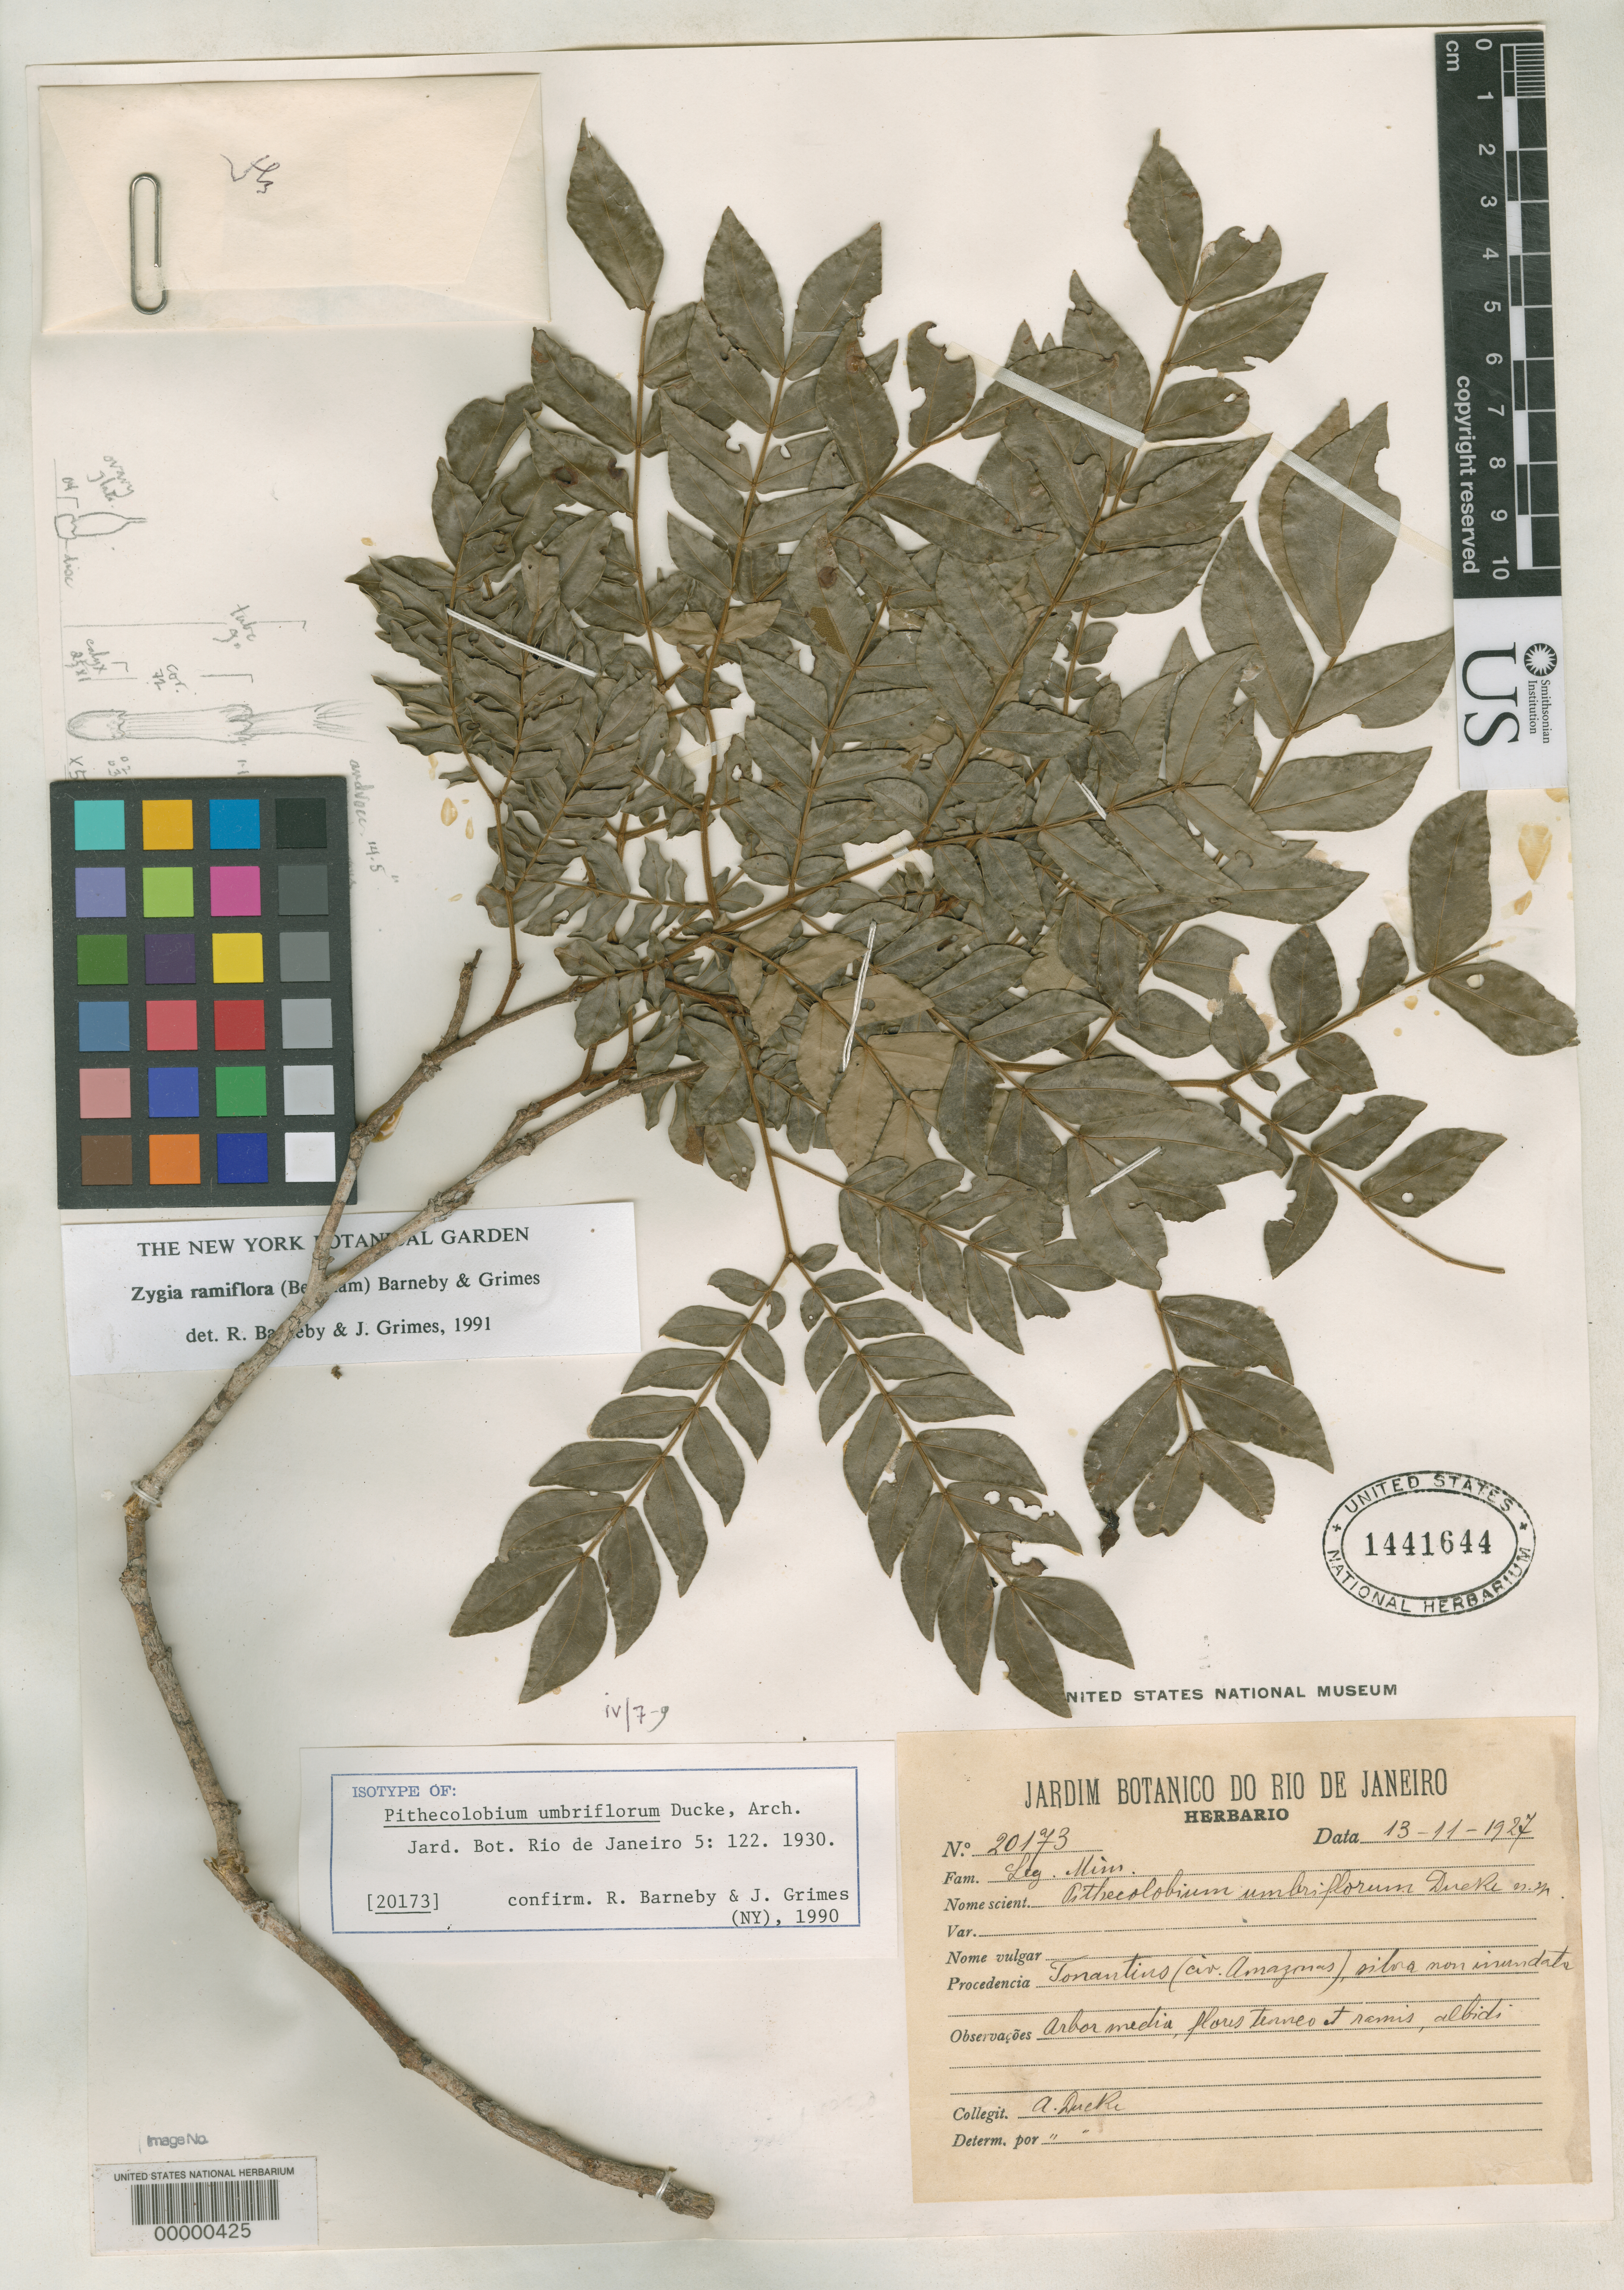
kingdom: Plantae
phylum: Tracheophyta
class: Magnoliopsida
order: Fabales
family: Fabaceae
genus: Pithecellobium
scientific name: Pithecellobium umbriflorum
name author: Ducke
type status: Isotype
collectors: A. Ducke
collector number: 20173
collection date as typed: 13 Nov 1927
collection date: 1927-11-13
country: Brazil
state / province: Amazonas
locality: Tonantuis.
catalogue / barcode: US 1441644